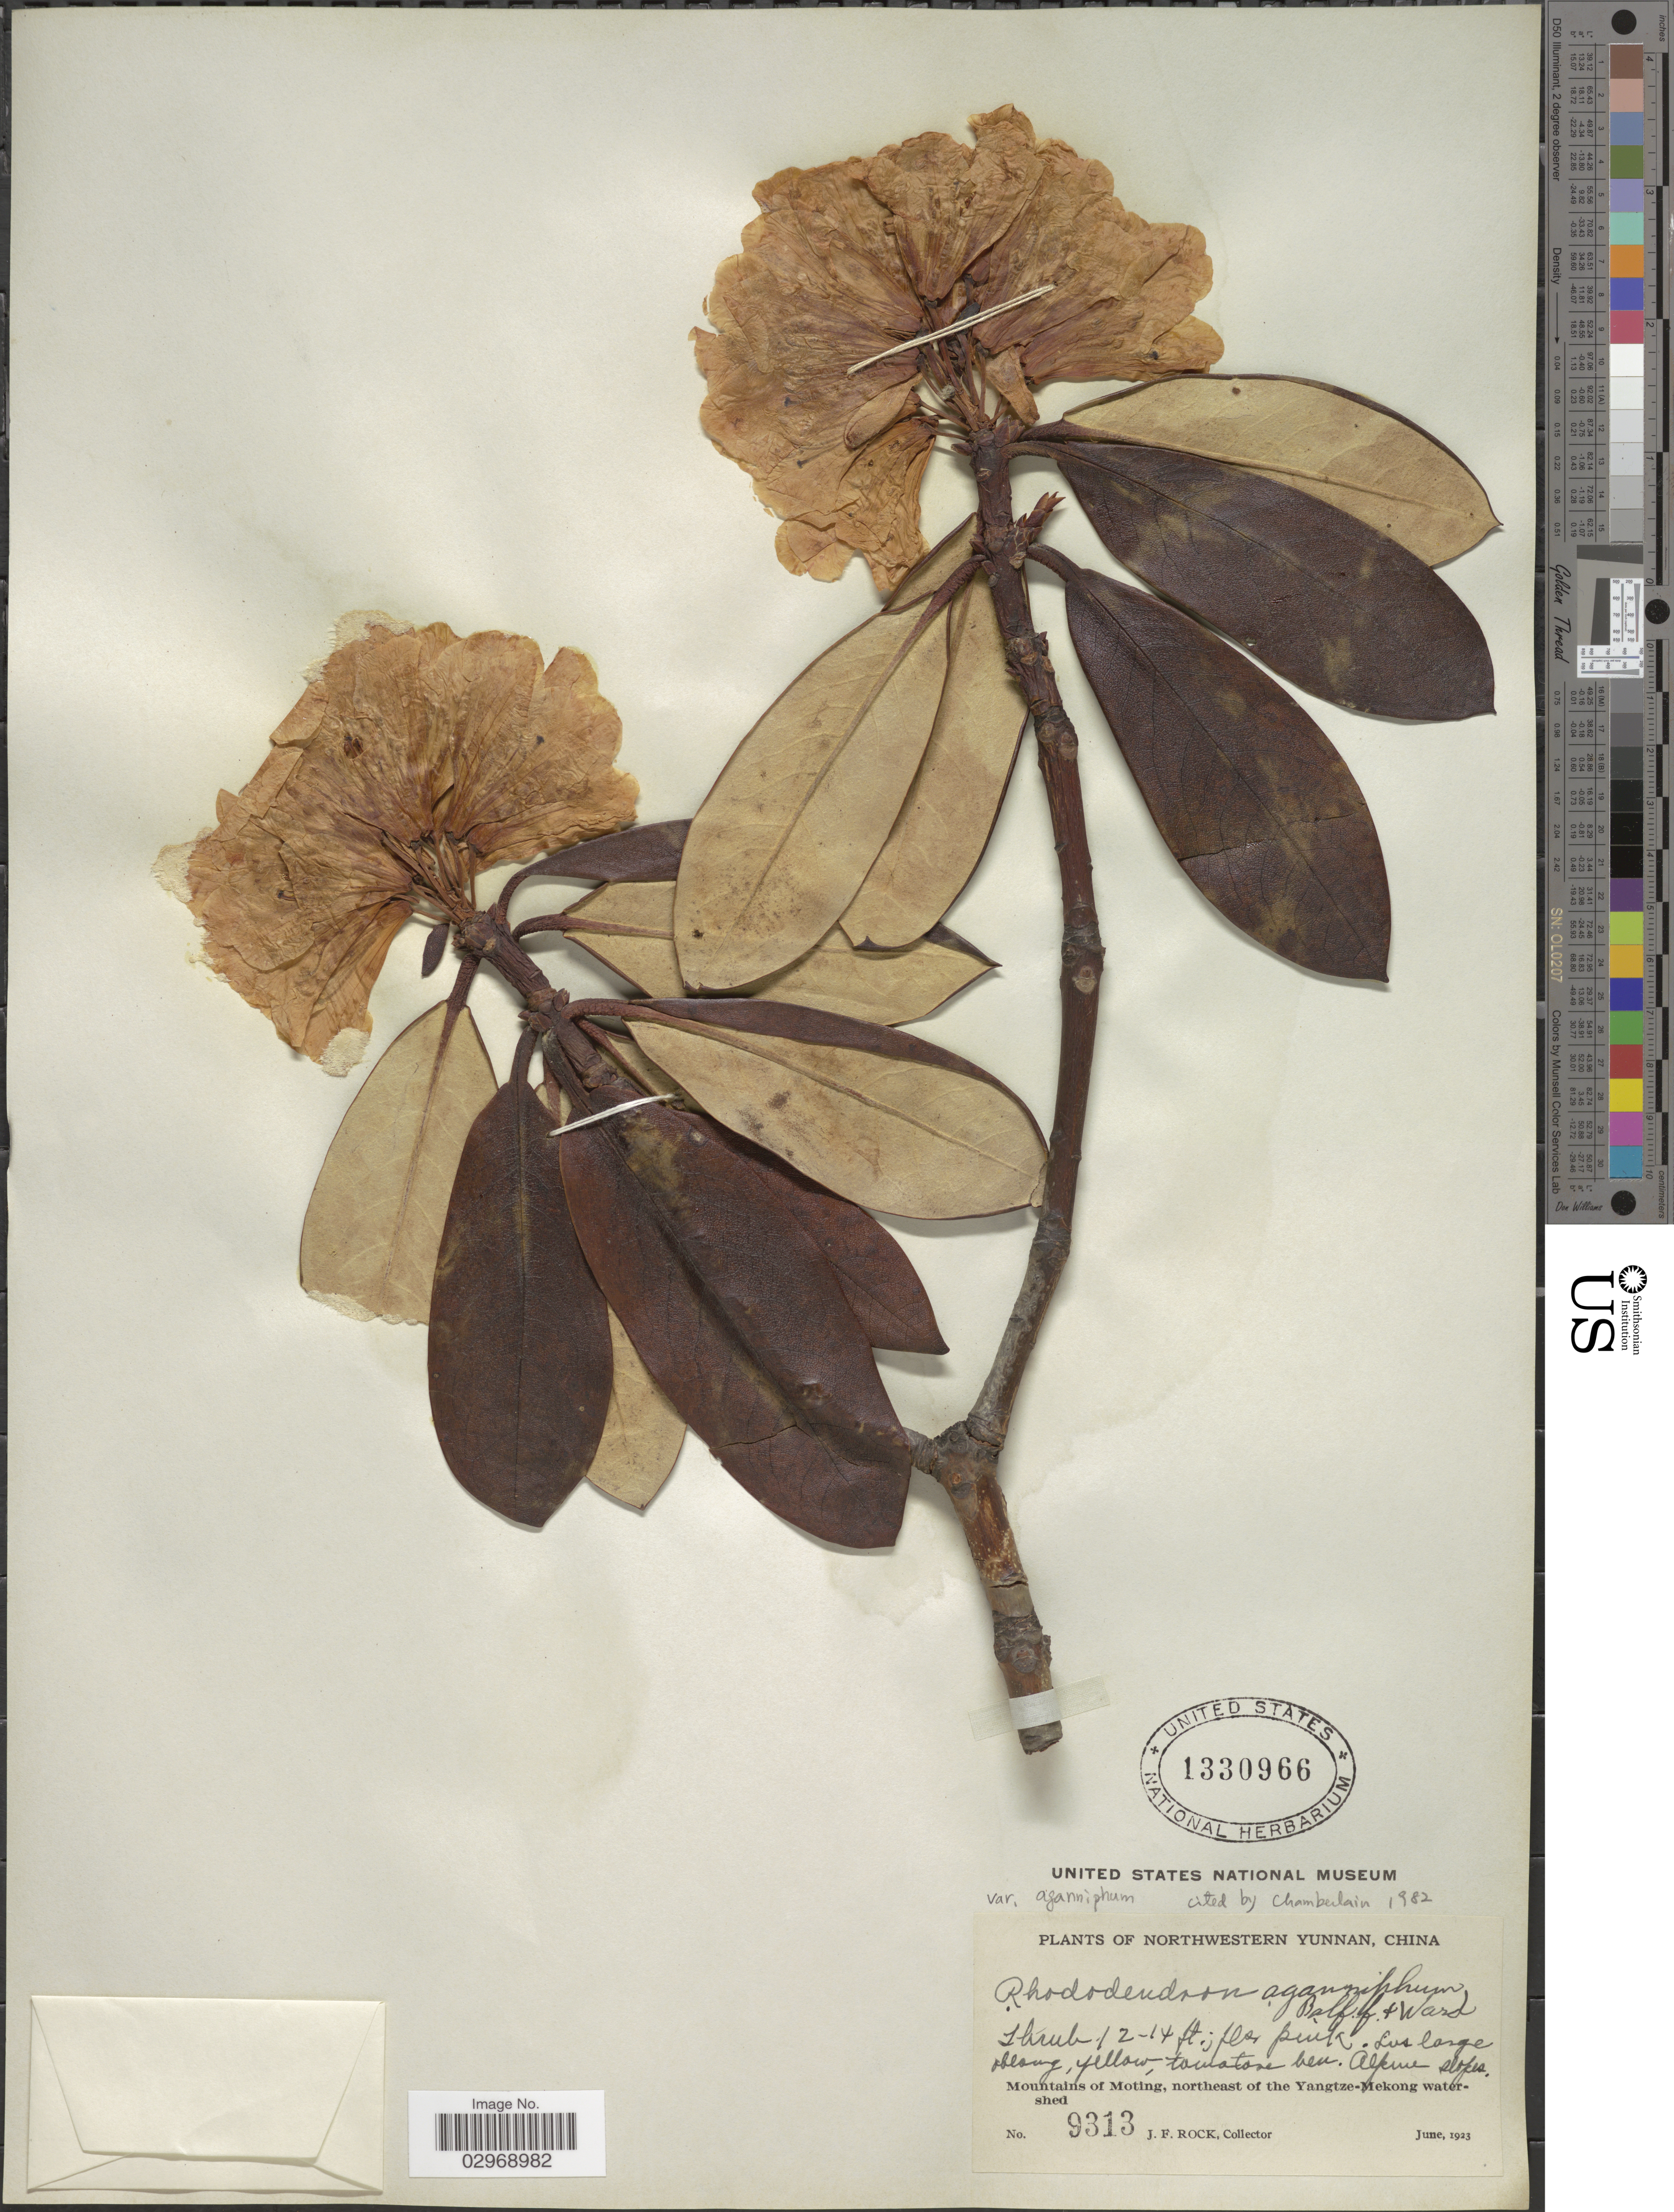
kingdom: Plantae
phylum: Tracheophyta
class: Magnoliopsida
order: Ericales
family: Ericaceae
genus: Rhododendron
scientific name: Rhododendron aganniphum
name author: Balf. f. & Kingdon-Ward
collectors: J. Rock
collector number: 9313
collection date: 1923-06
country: China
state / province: Yunnan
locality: Northwestern Yunnan. Alpine slopes. Mountains of Moting, northeast of the Yangtze-Mekong watershed.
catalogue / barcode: US 1330966